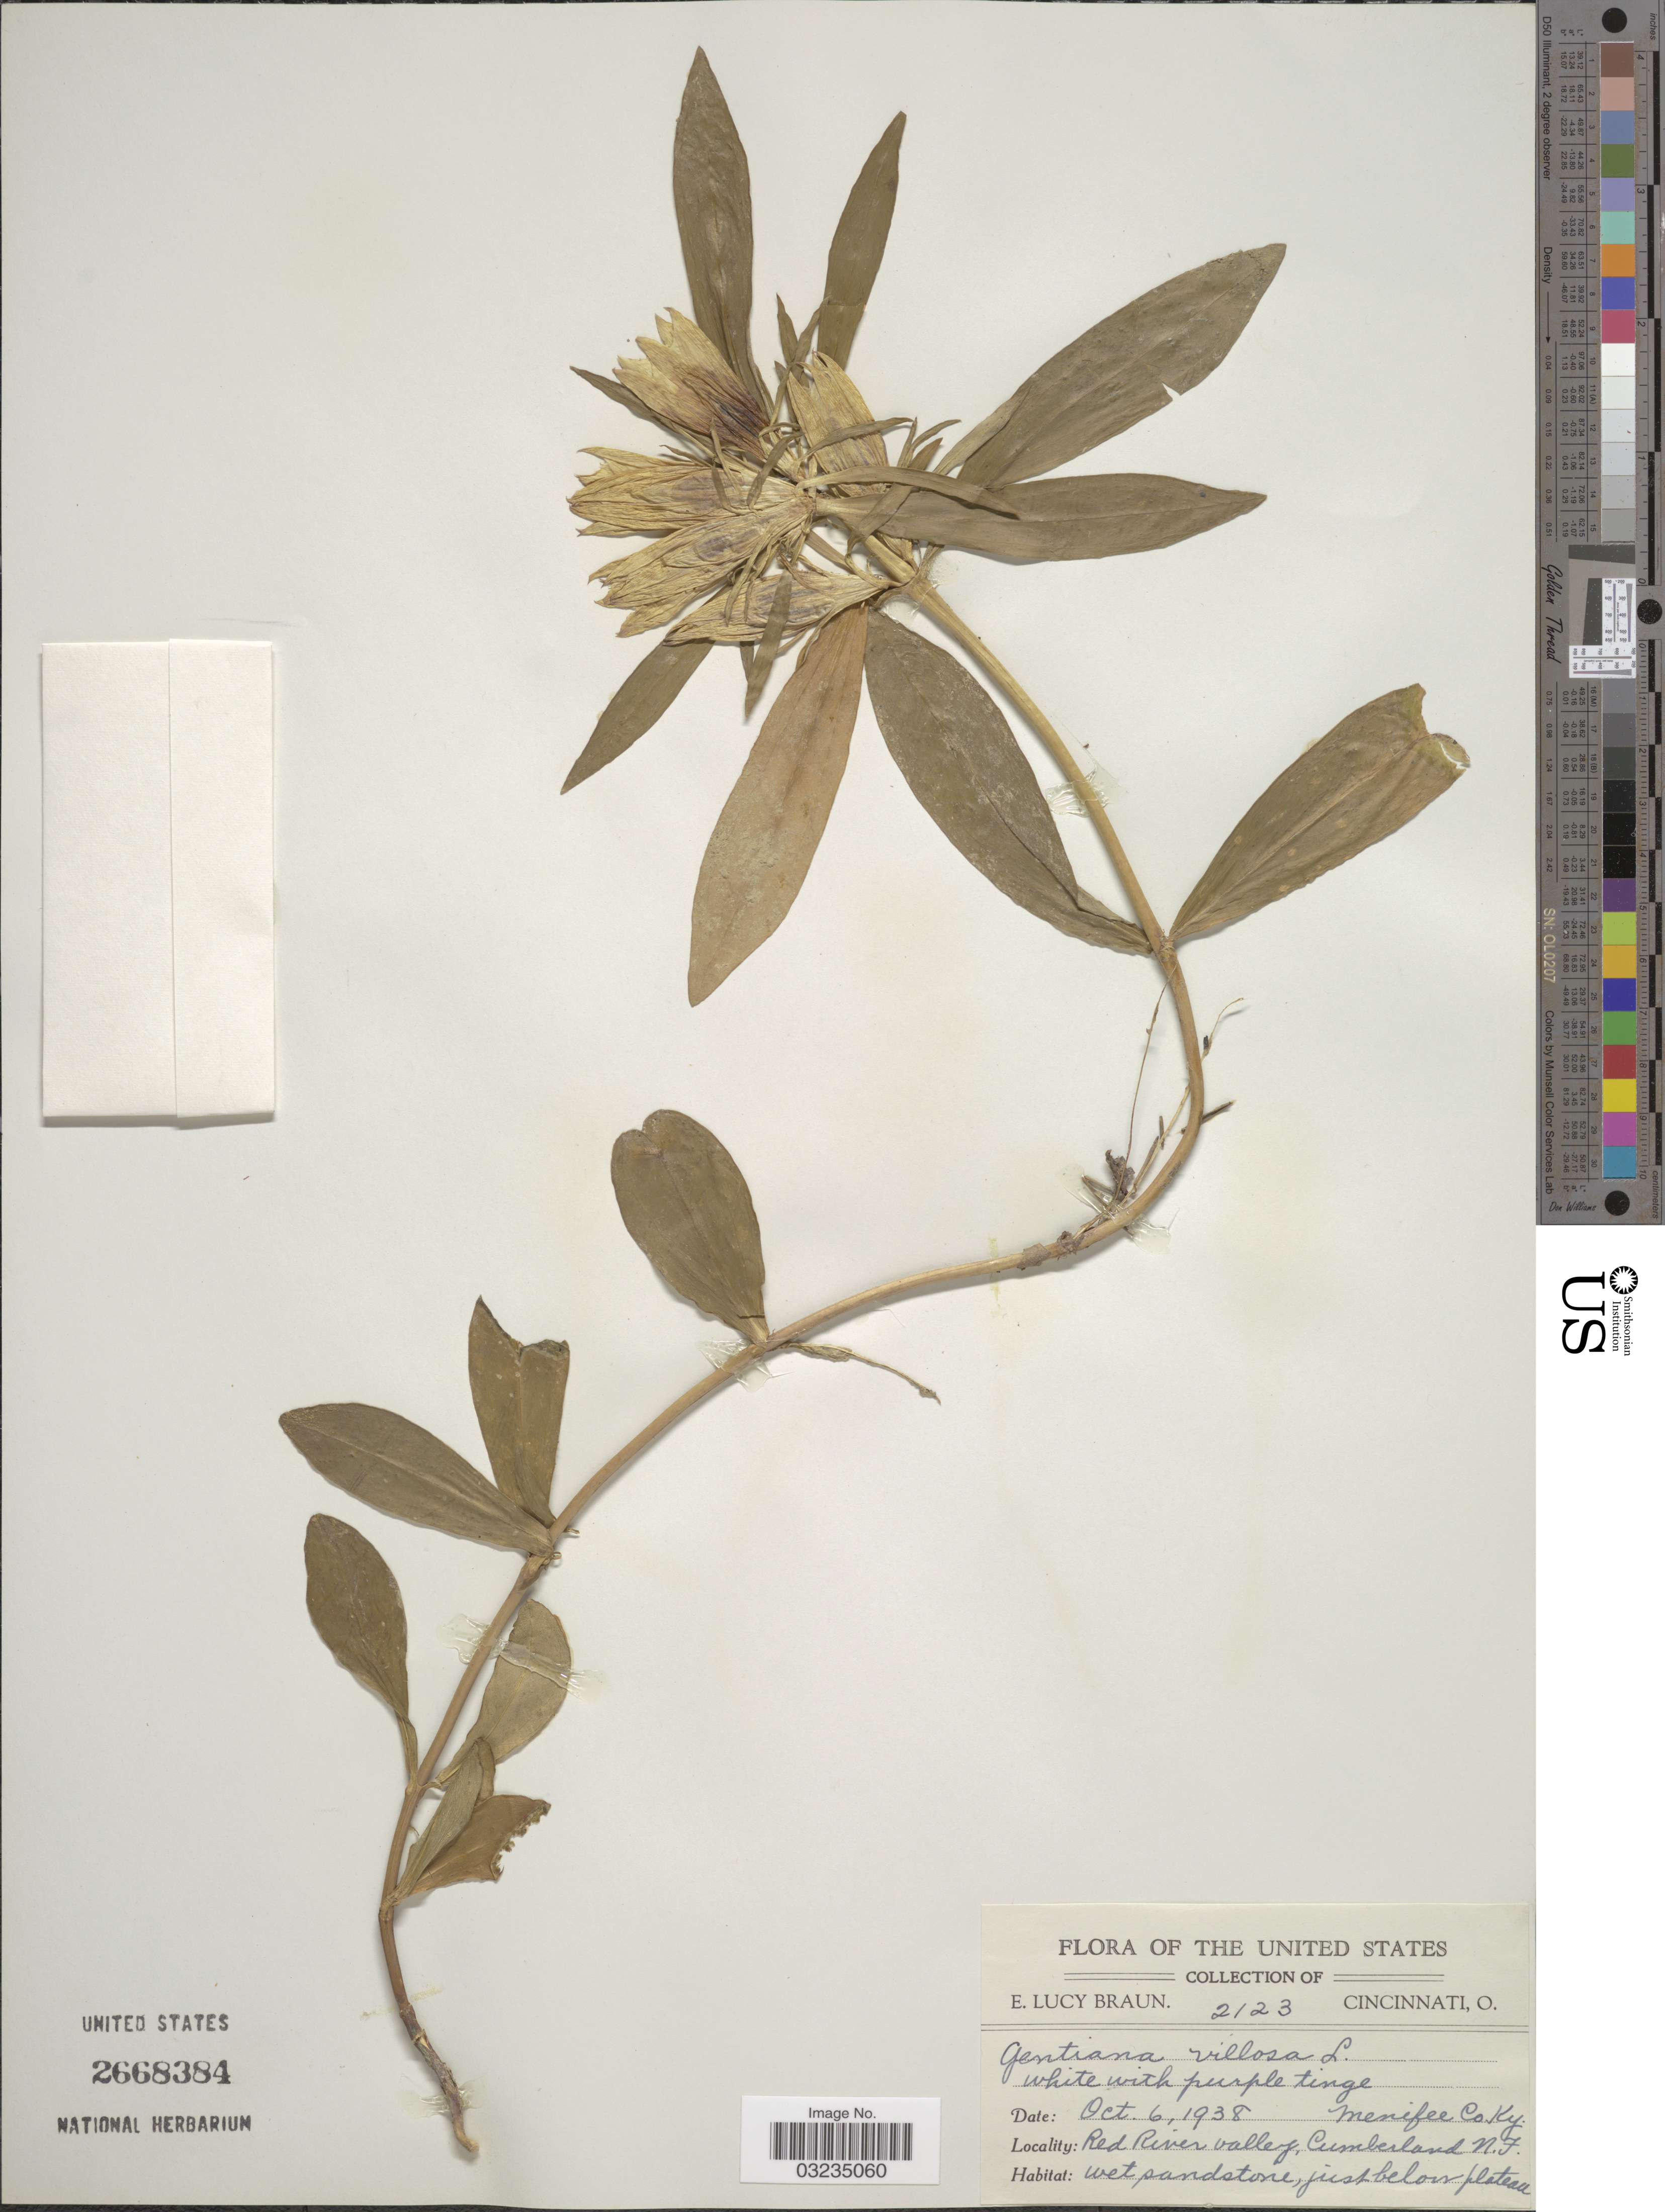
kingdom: Plantae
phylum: Tracheophyta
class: Magnoliopsida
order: Gentianales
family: Gentianaceae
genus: Gentiana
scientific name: Gentiana villosa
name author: L.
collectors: E. Braun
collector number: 2123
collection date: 1938-10-06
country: United States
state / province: Kentucky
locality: Menifee Co. Red River valley, Cumberland N.F.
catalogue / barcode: US 2668384